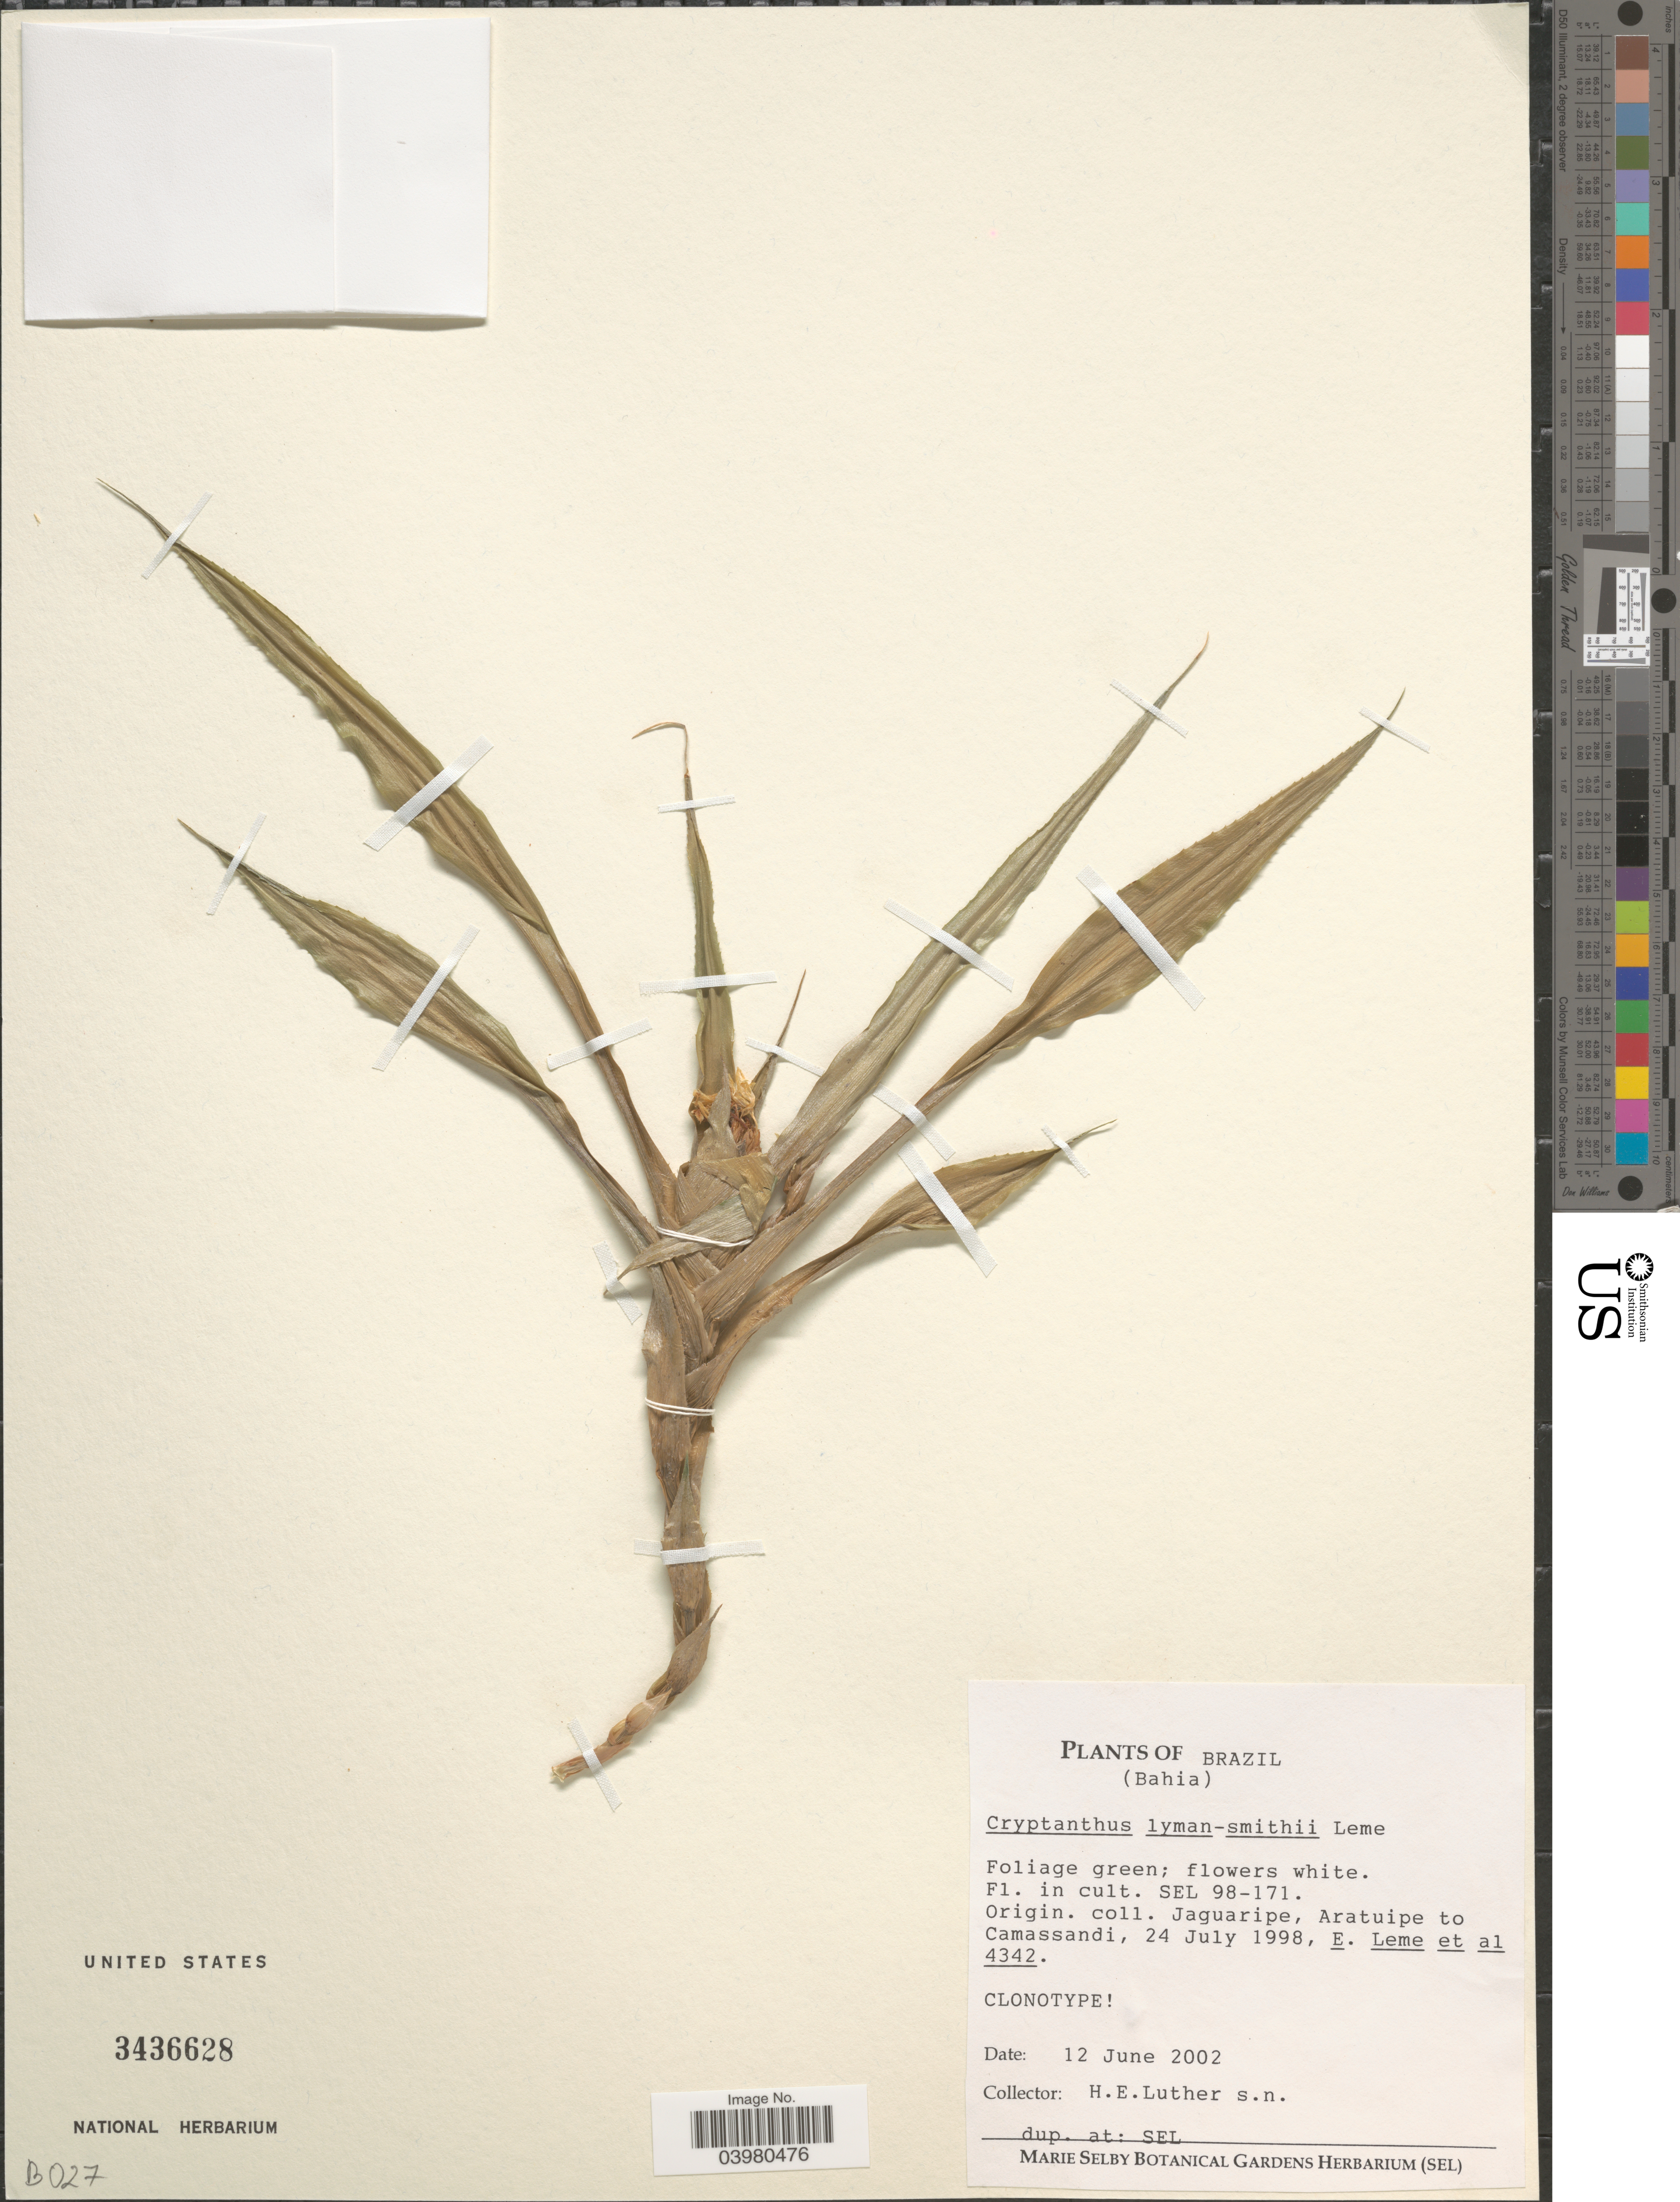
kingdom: Plantae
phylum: Tracheophyta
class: Liliopsida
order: Poales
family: Bromeliaceae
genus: Cryptanthus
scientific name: Cryptanthus lyman-smithii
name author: Leme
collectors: Hans E. Luther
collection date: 2002-06-12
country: United States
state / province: Florida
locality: SEL 98-171. Marie Selby Botanical Gardens.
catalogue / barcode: US 3436628